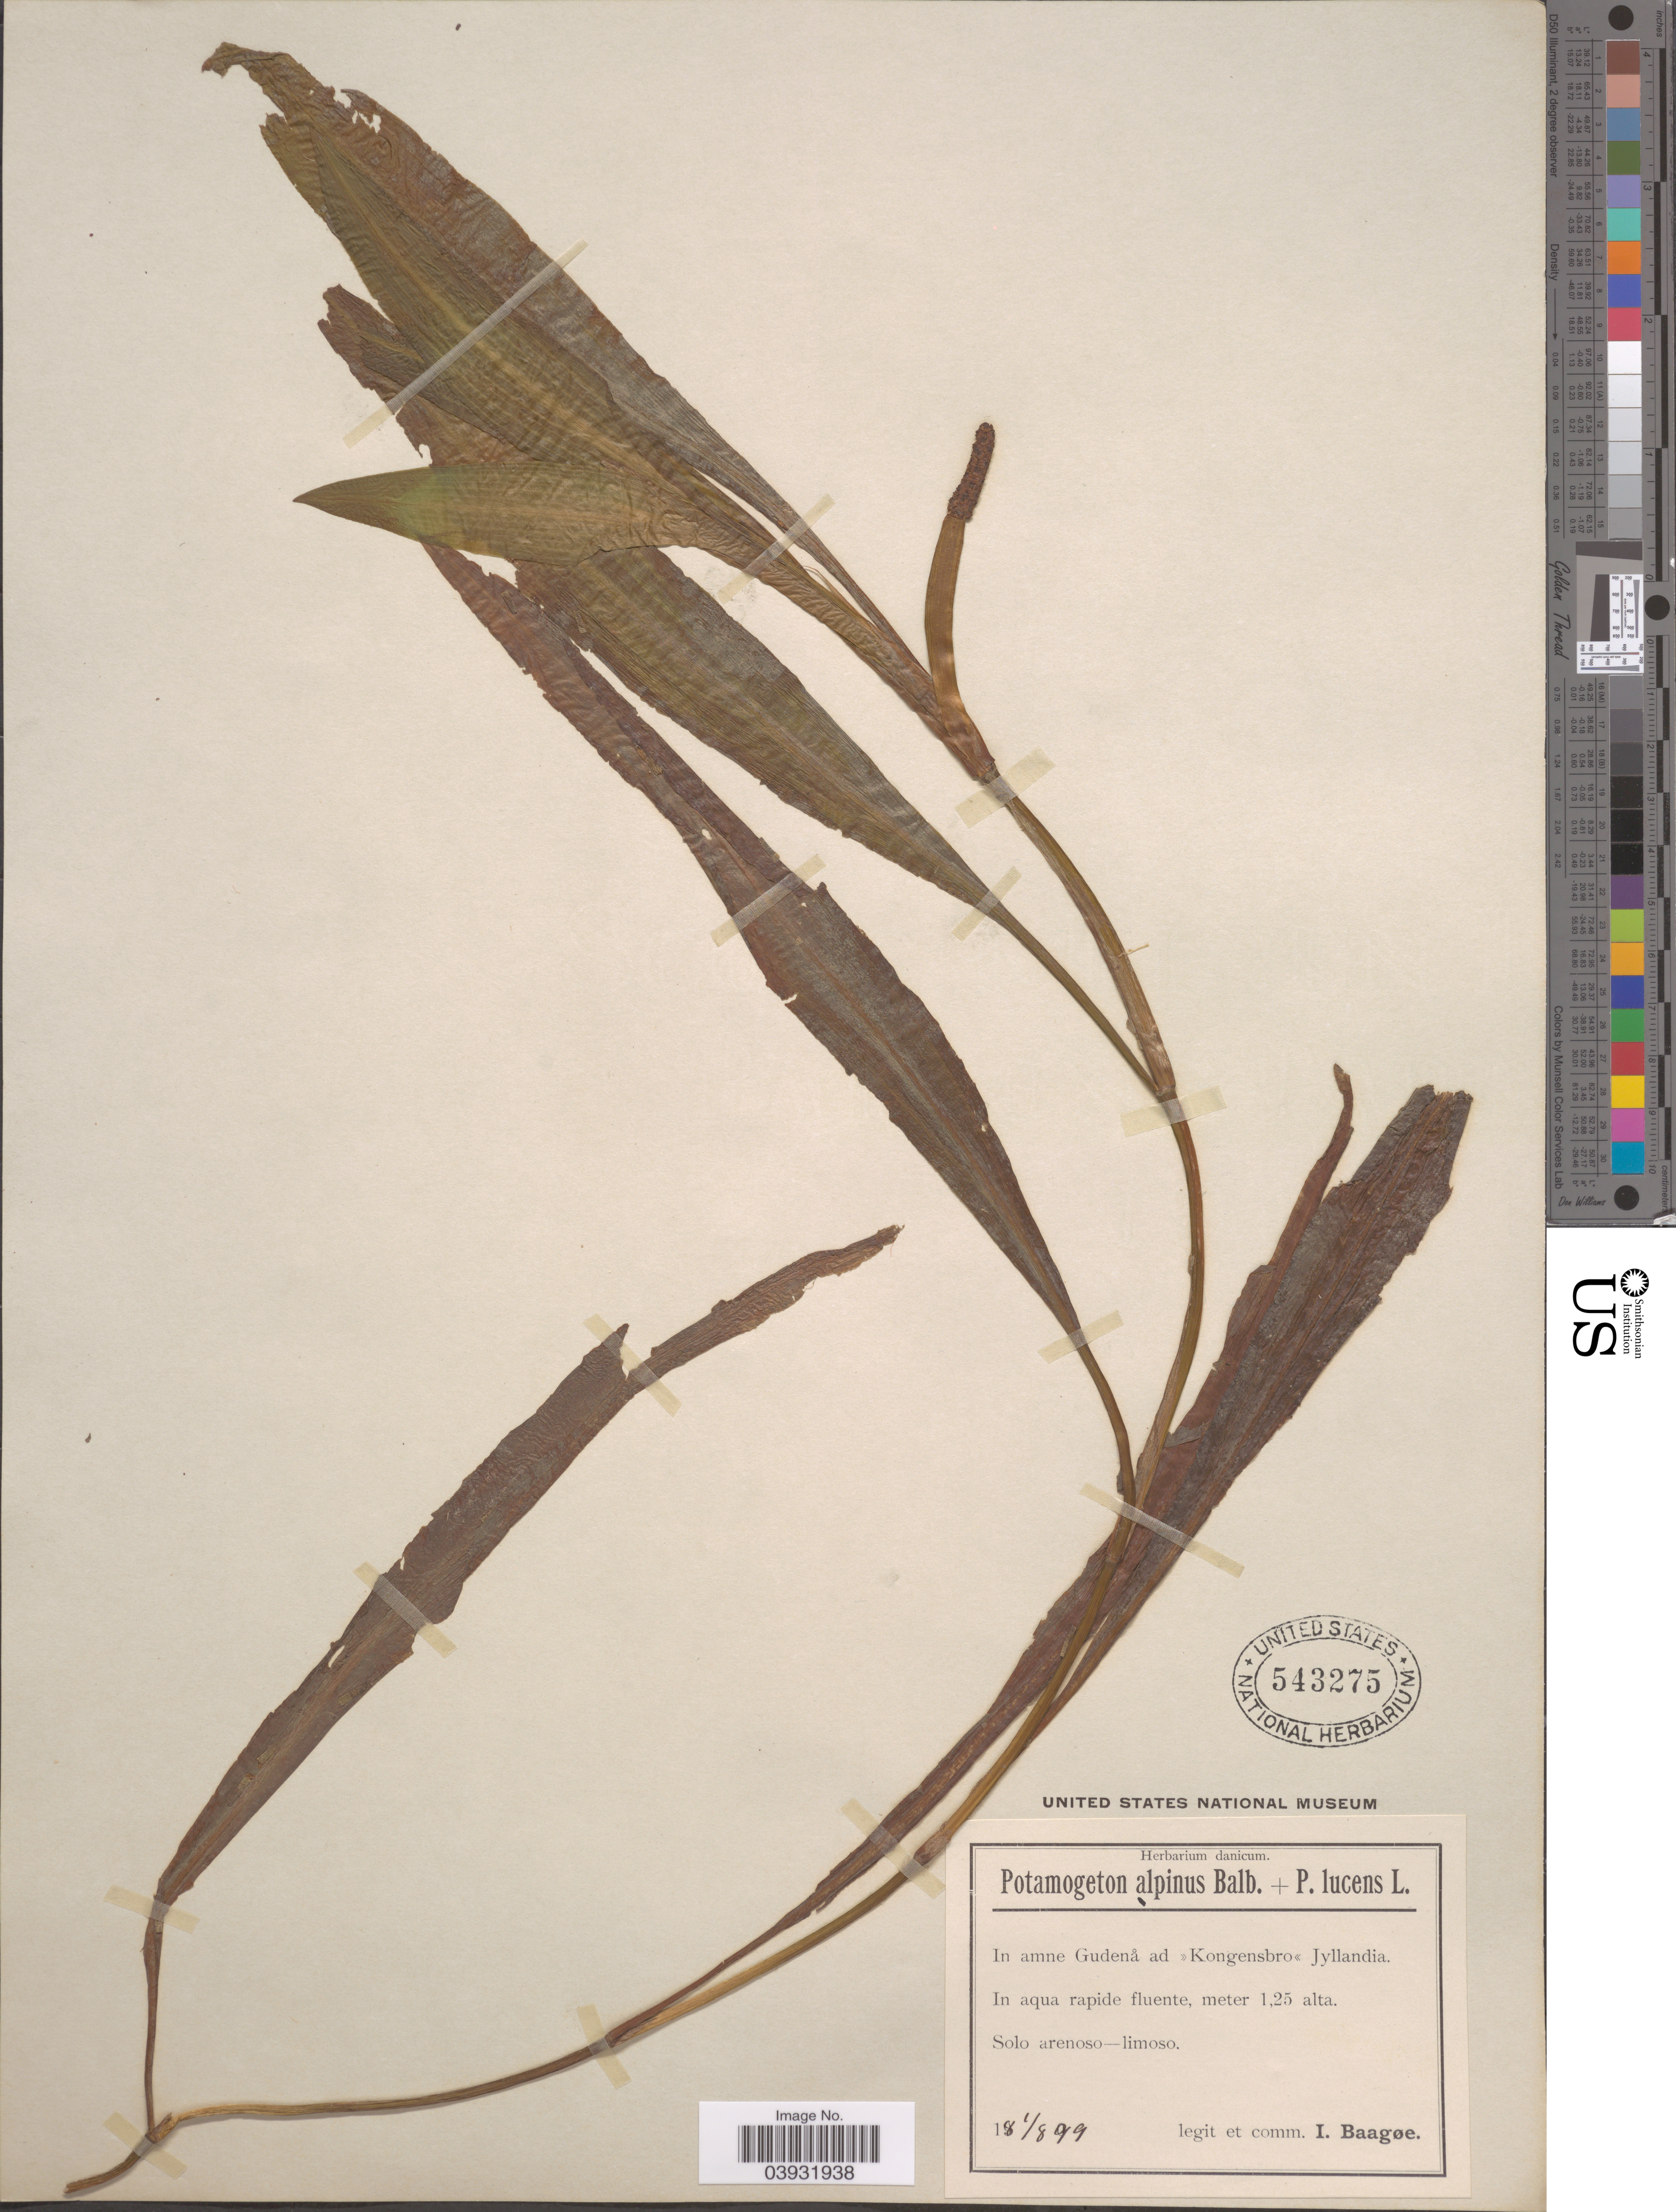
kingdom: Plantae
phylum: Tracheophyta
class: Liliopsida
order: Alismatales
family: Potamogetonaceae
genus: Potamogeton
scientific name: Potamogeton alpinus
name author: Balb.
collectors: I. Baagøe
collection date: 1899-08-01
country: Denmark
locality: In amne Gudena ad >Kongensbro< Jyllandia.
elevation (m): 1.25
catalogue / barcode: US 543275